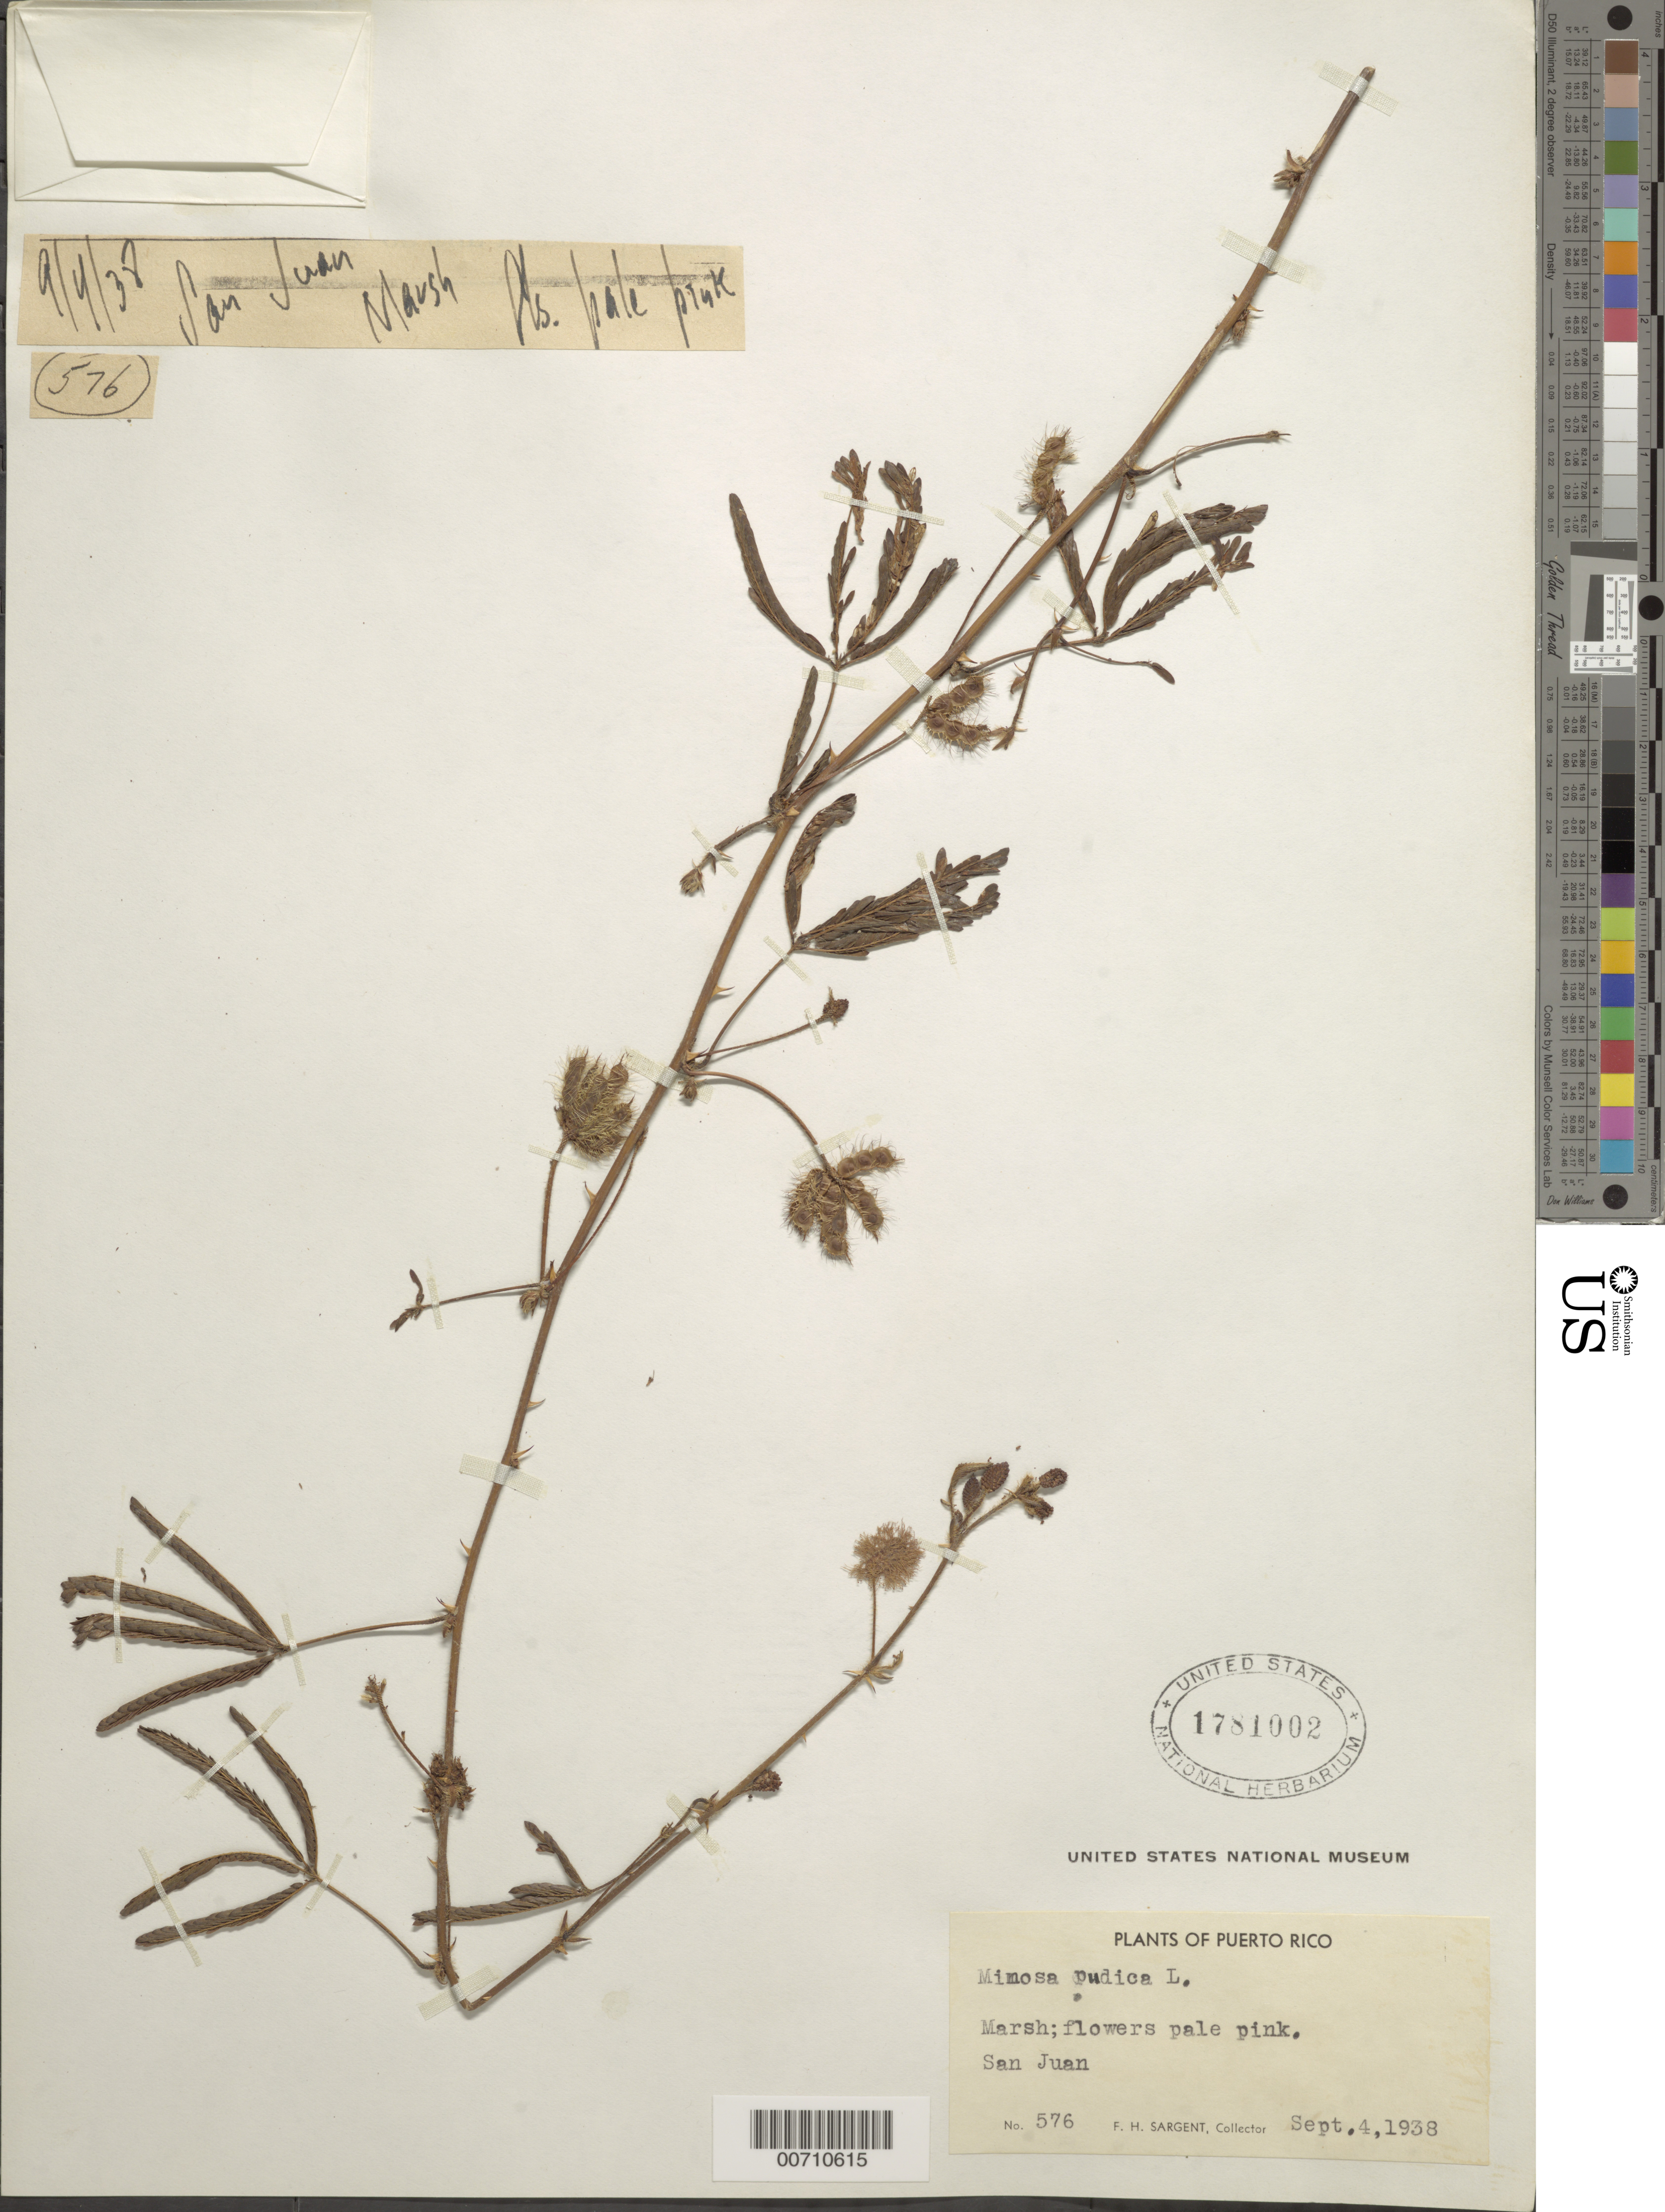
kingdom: Plantae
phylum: Tracheophyta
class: Magnoliopsida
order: Fabales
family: Fabaceae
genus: Mimosa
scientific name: Mimosa pudica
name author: L.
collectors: F. H. Sargent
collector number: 576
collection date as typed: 04 Sep 1938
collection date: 1938-09-04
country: Puerto Rico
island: Greater Antilles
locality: San Juan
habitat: Marsh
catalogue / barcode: US 1781002